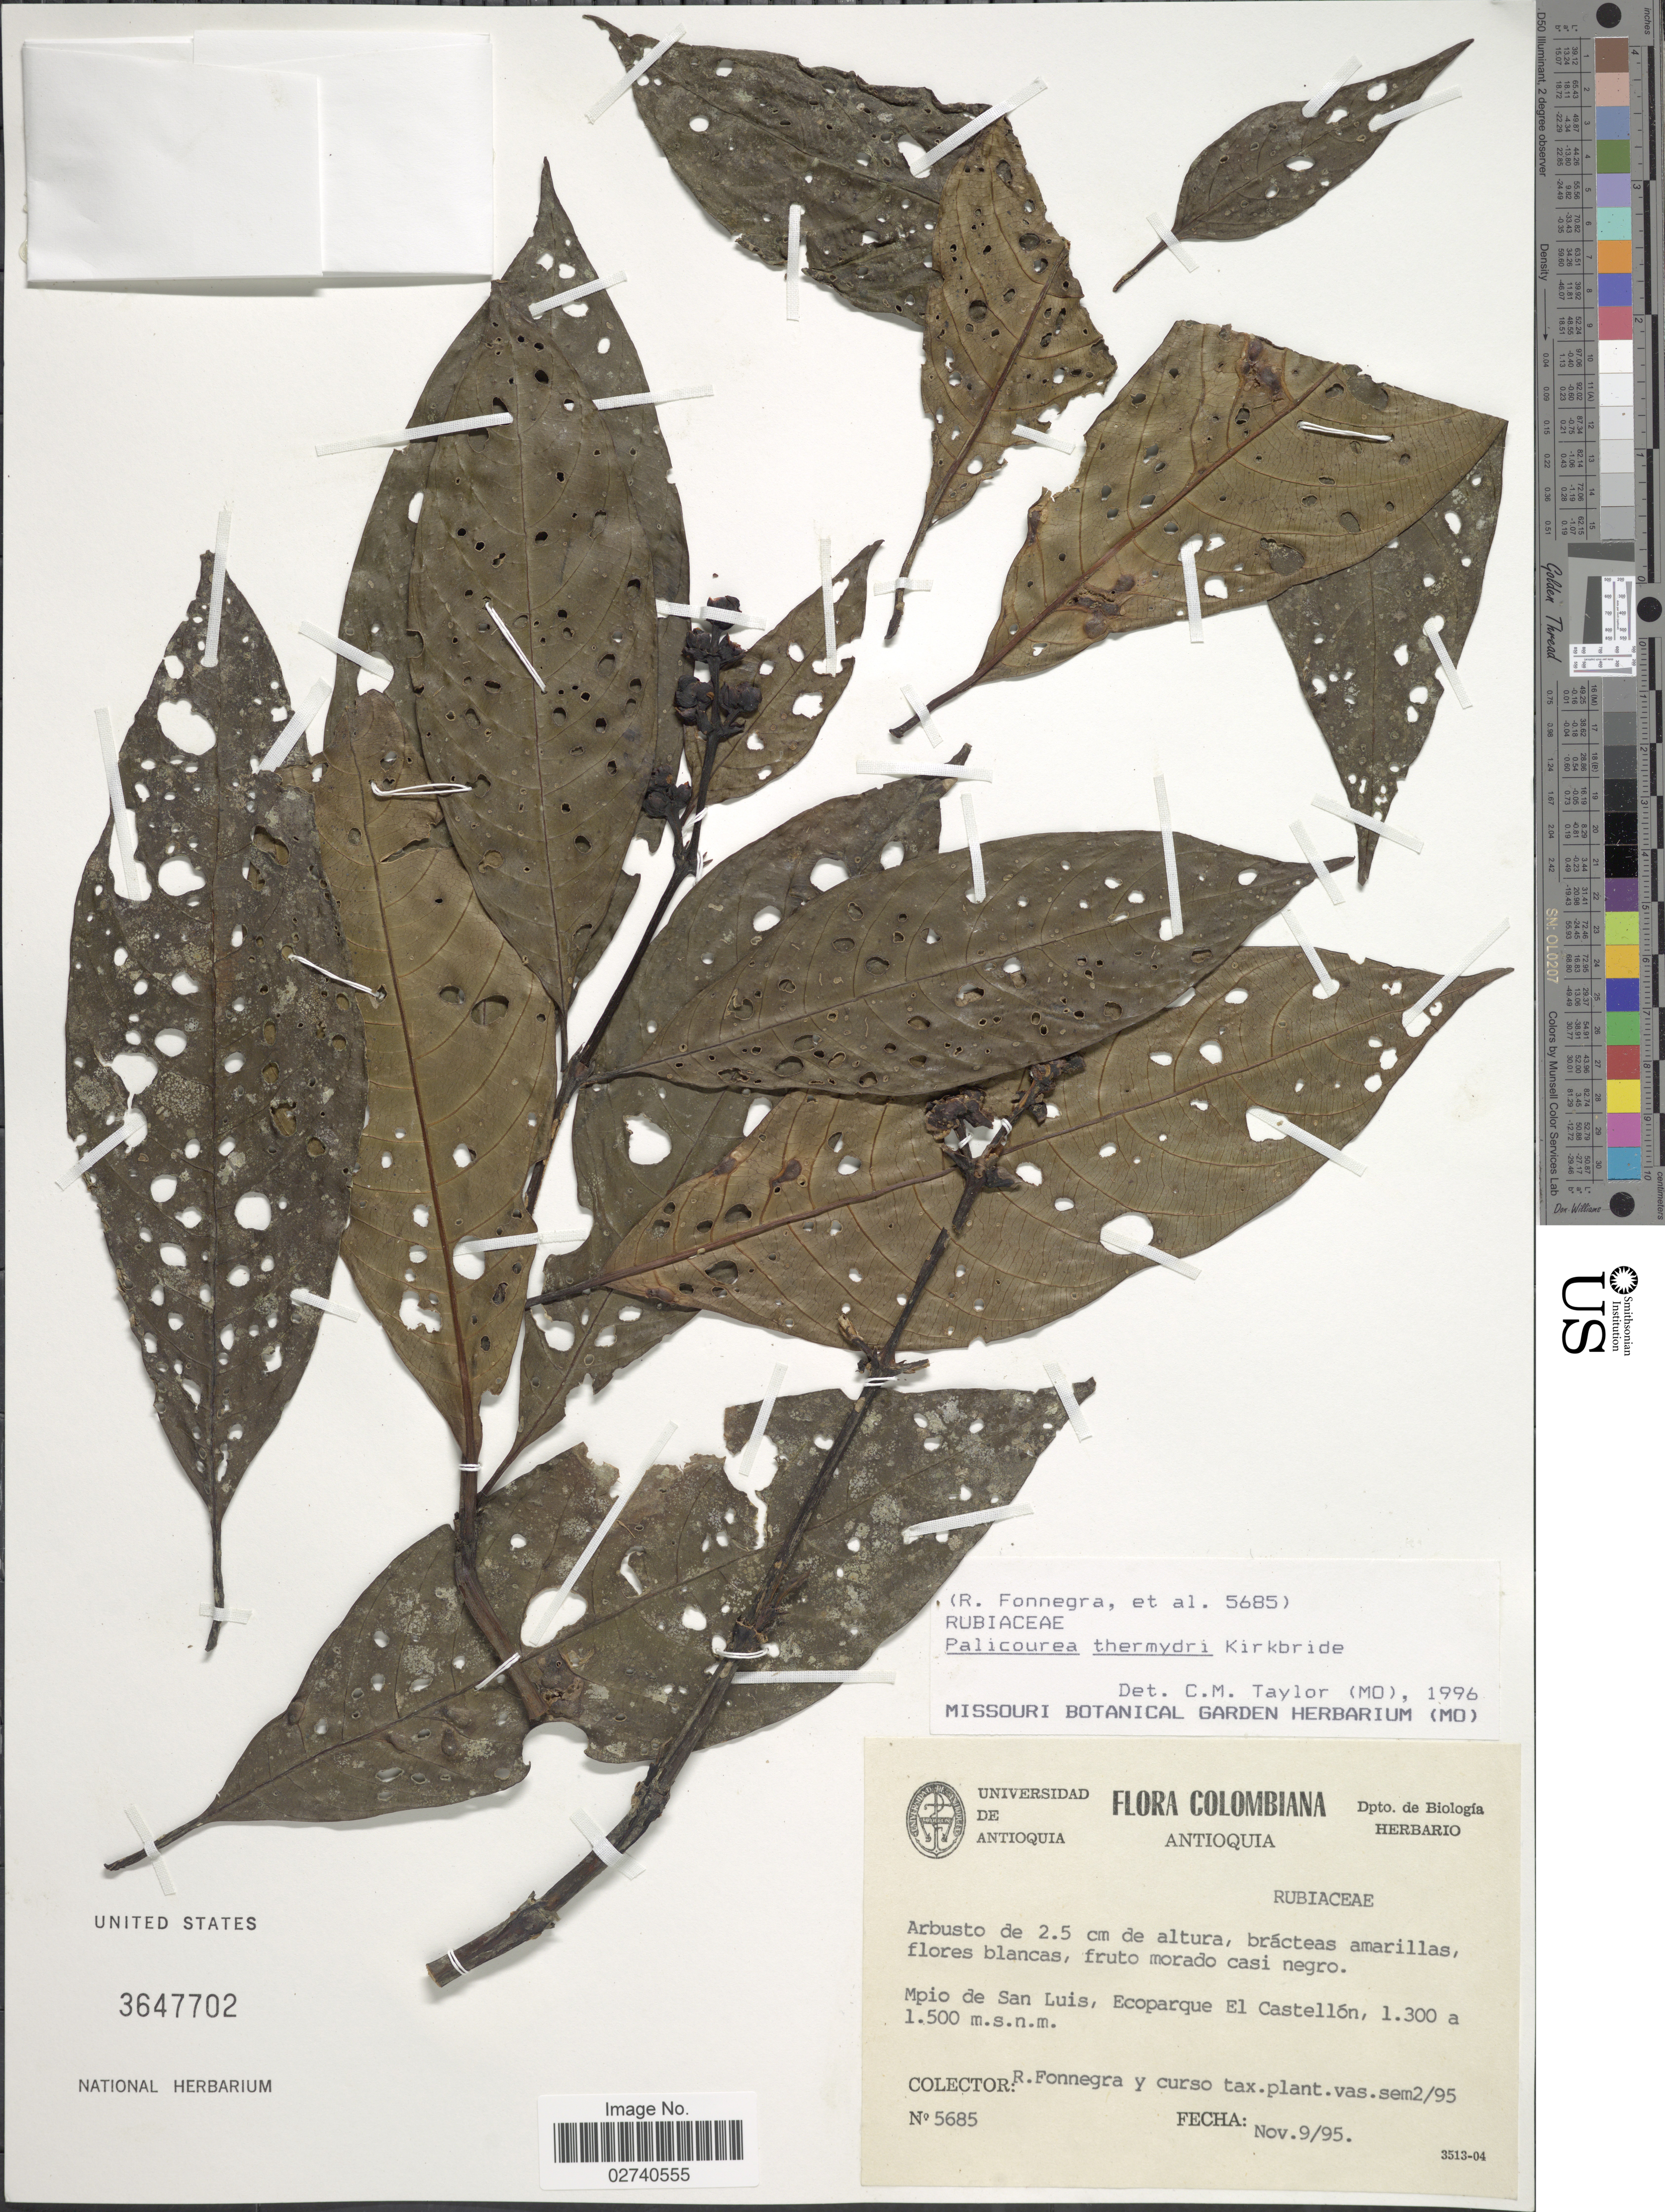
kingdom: Plantae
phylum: Tracheophyta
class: Magnoliopsida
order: Gentianales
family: Rubiaceae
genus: Palicourea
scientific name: Palicourea thermydri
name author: J.H. Kirkbr.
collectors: R. Fonnegra G.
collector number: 5685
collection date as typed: Transcribed d/m/y: 9/11/95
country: Colombia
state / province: Antioquia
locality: Mpio. de San Luis, Ecoparque El Castellon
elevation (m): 1300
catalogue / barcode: US 3647702